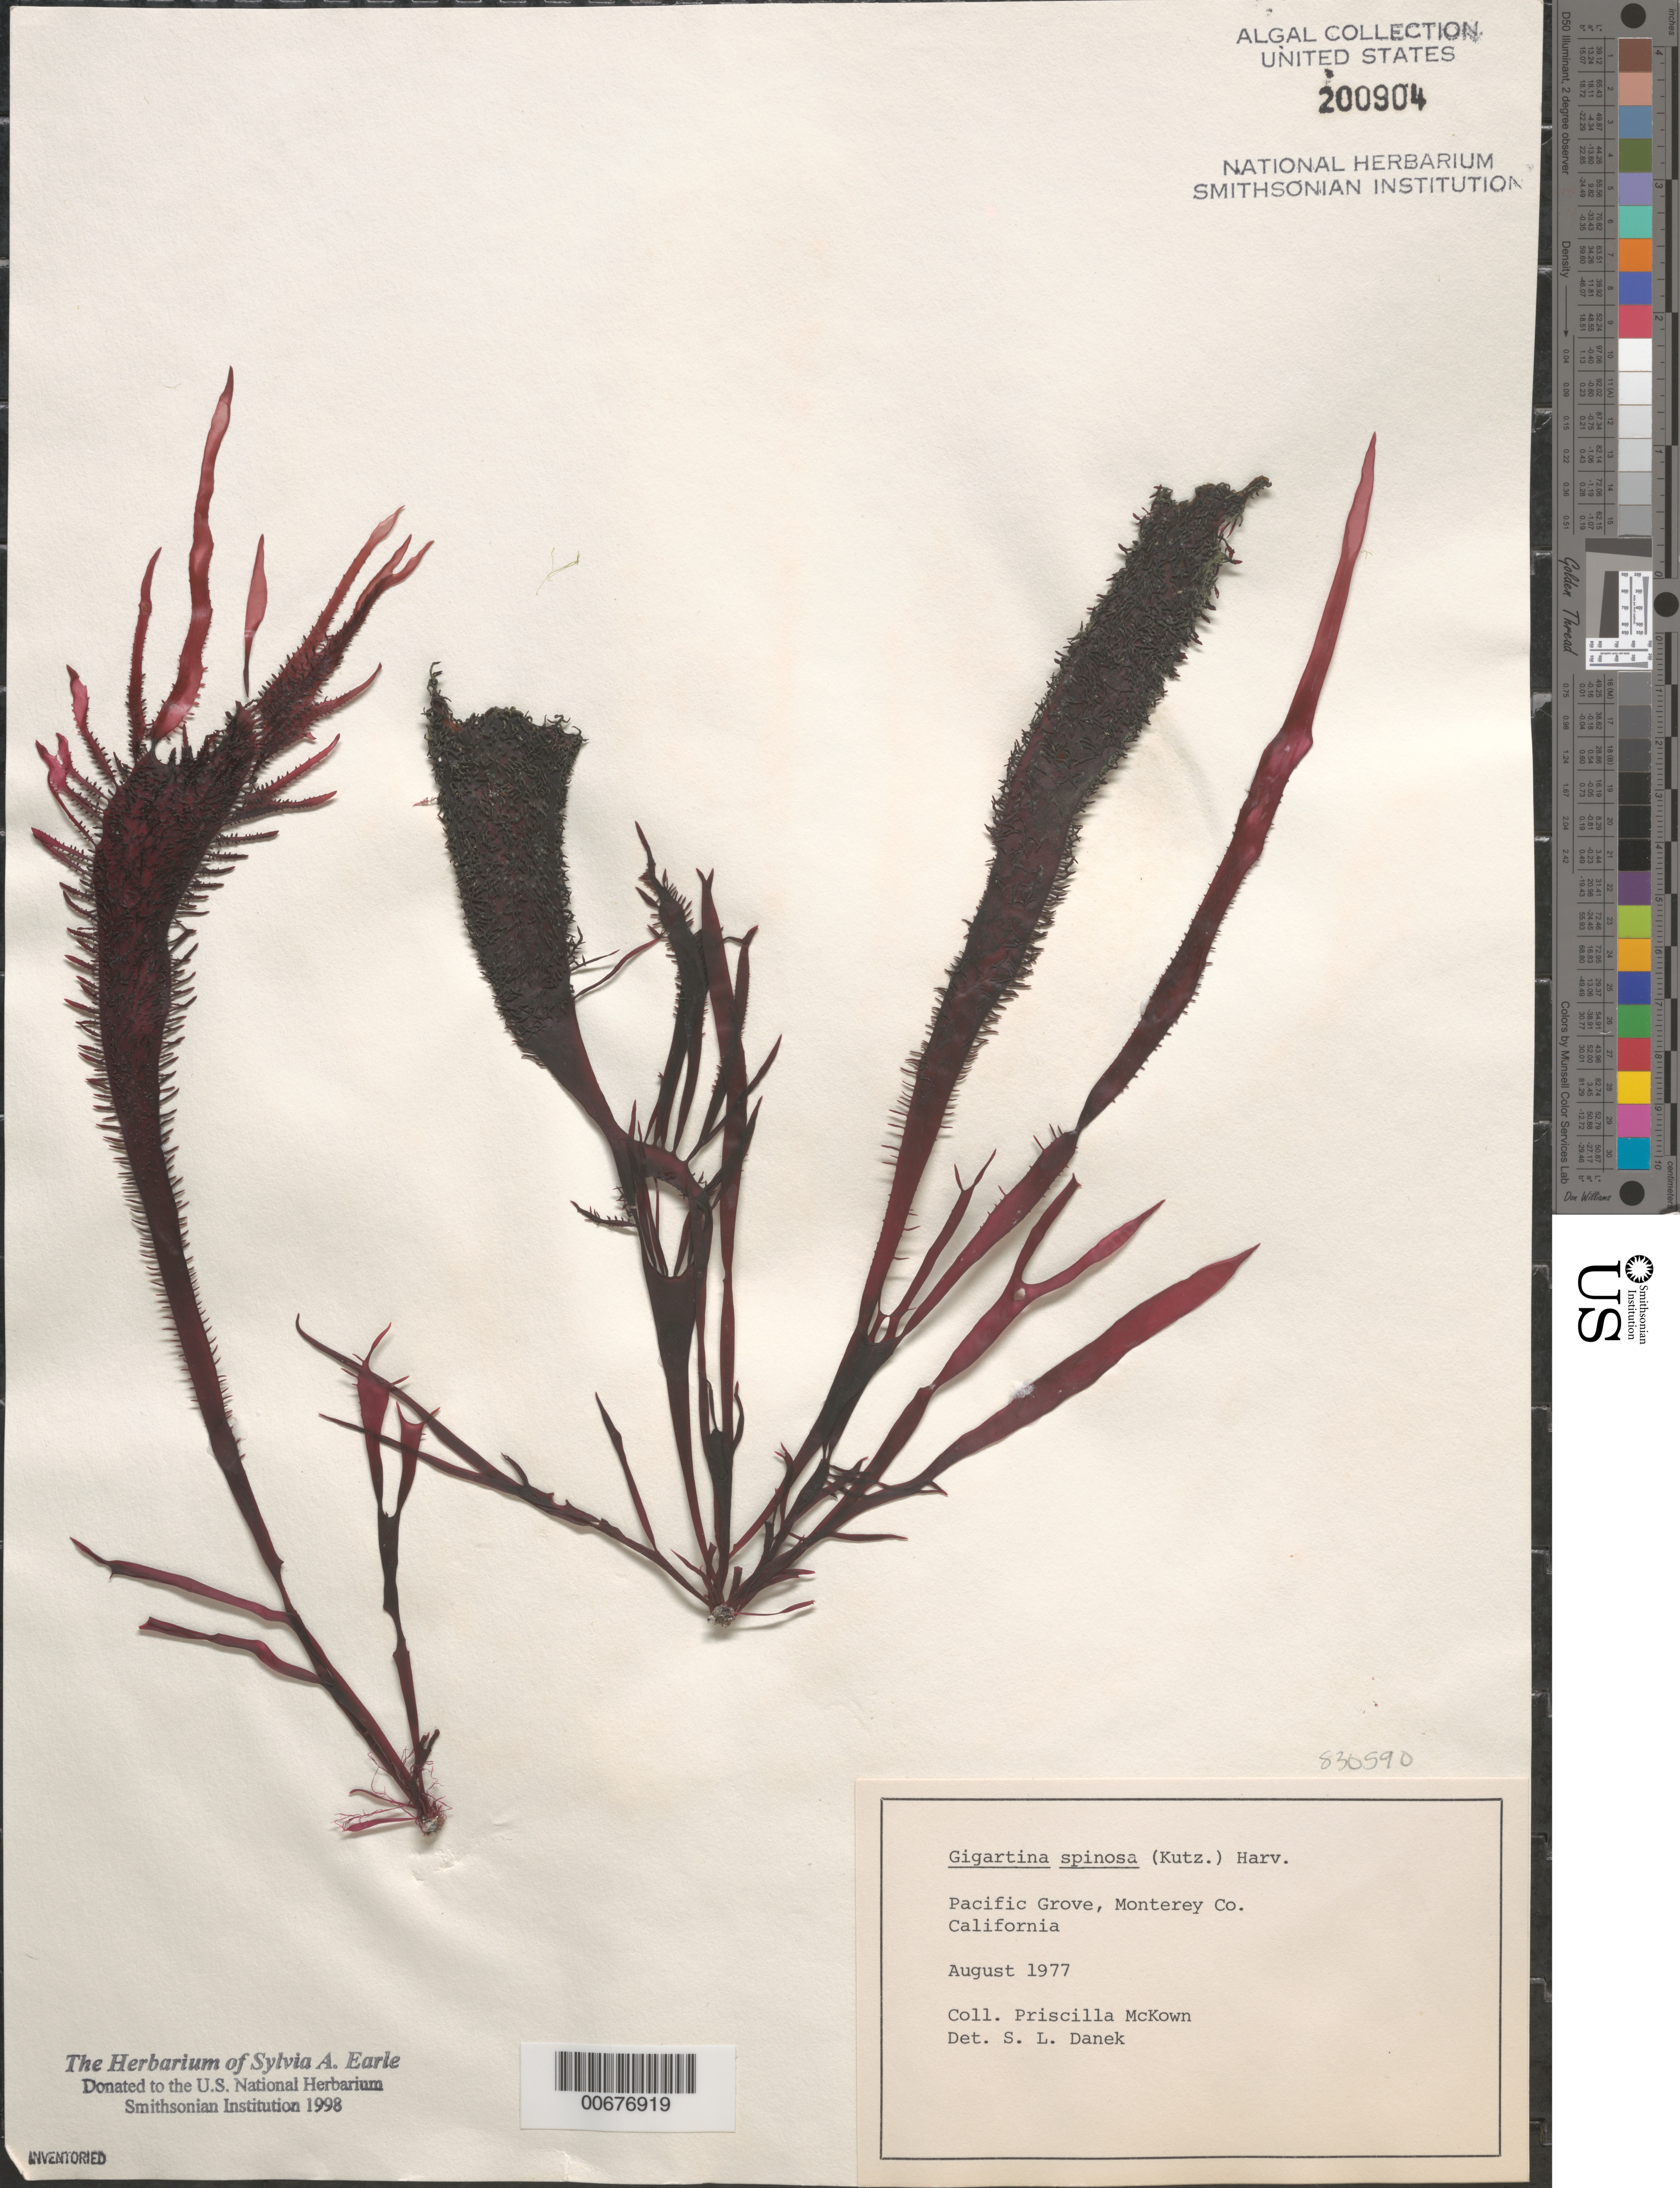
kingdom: Plantae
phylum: Rhodophyta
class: Florideophyceae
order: Gigartinales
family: Gigartinaceae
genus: Chondracanthus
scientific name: Chondracanthus spinosus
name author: (Kütz.) Guiry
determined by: Algae name updating Project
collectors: P. McKown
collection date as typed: Aug 1977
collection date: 1977-08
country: United States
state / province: California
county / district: Monterey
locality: Pacific Grove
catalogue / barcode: US 200904